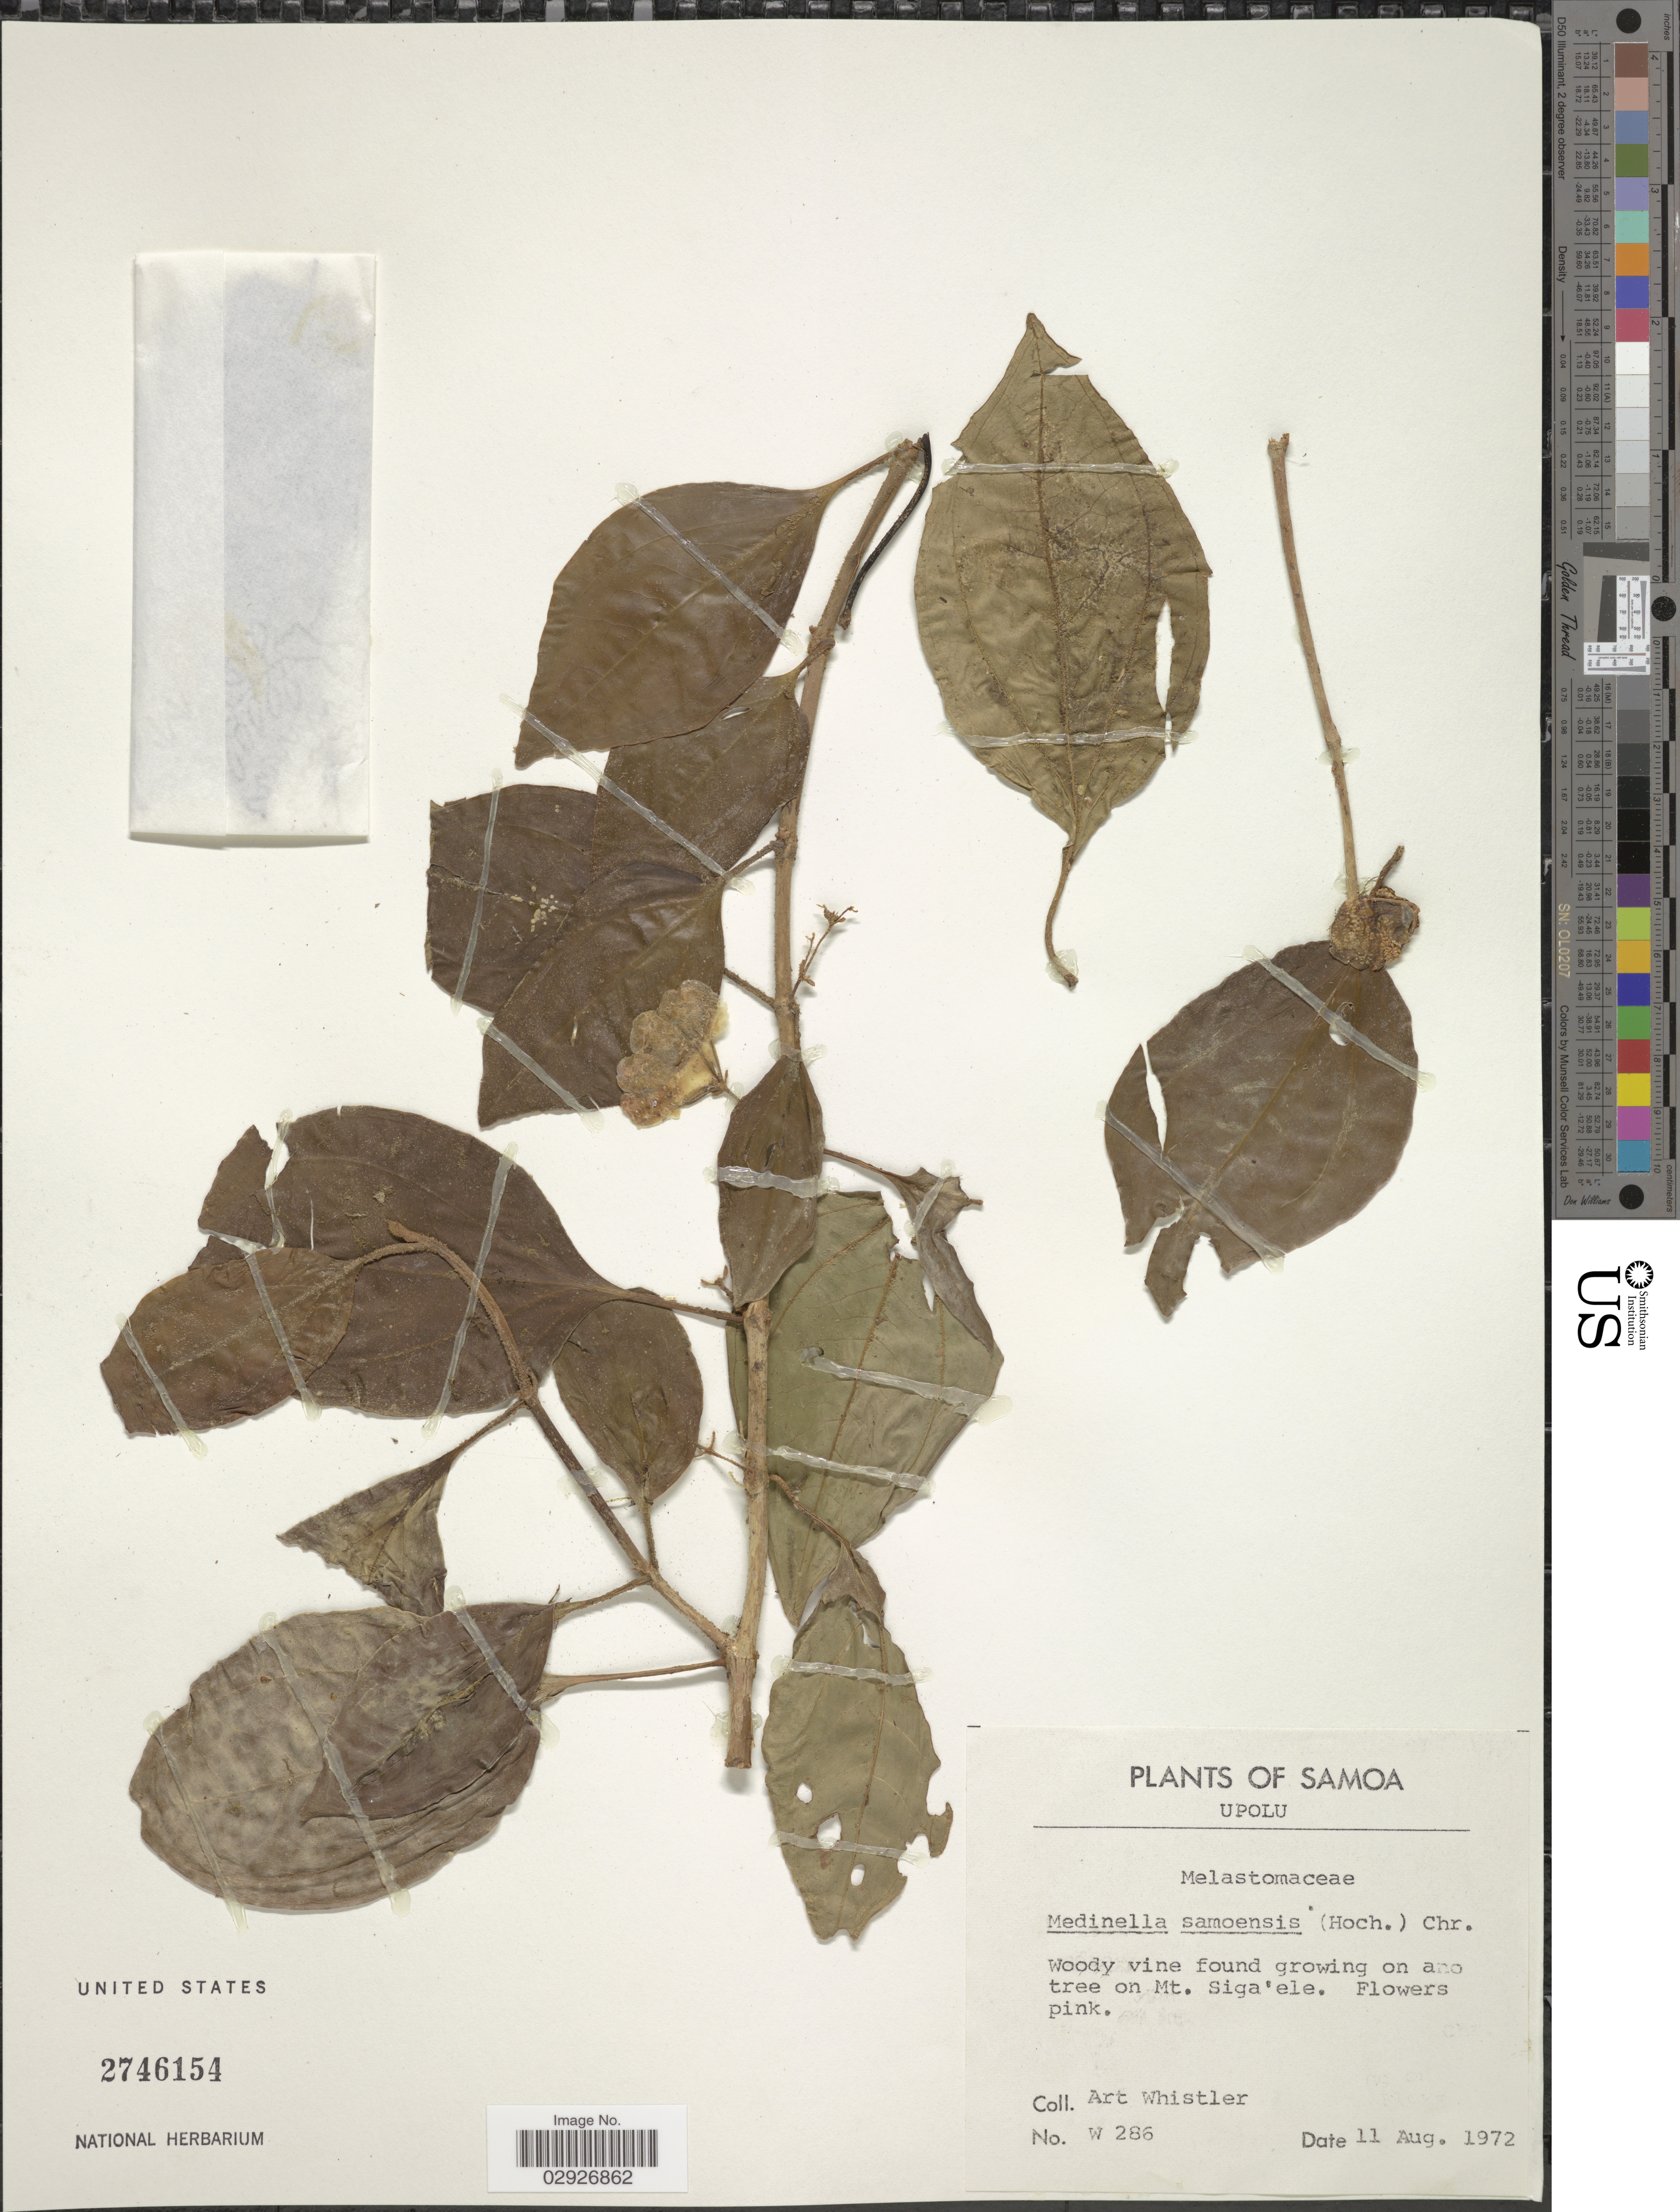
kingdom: Plantae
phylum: Tracheophyta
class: Magnoliopsida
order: Myrtales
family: Melastomataceae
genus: Medinilla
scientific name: Medinilla samoensis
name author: Christoph.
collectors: A. Whistler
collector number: W286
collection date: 1972-08-11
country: Samoa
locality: Samoa. Upolu. Woody vine found growing on a tree on Mt. Siga'ele.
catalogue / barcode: US 2746154